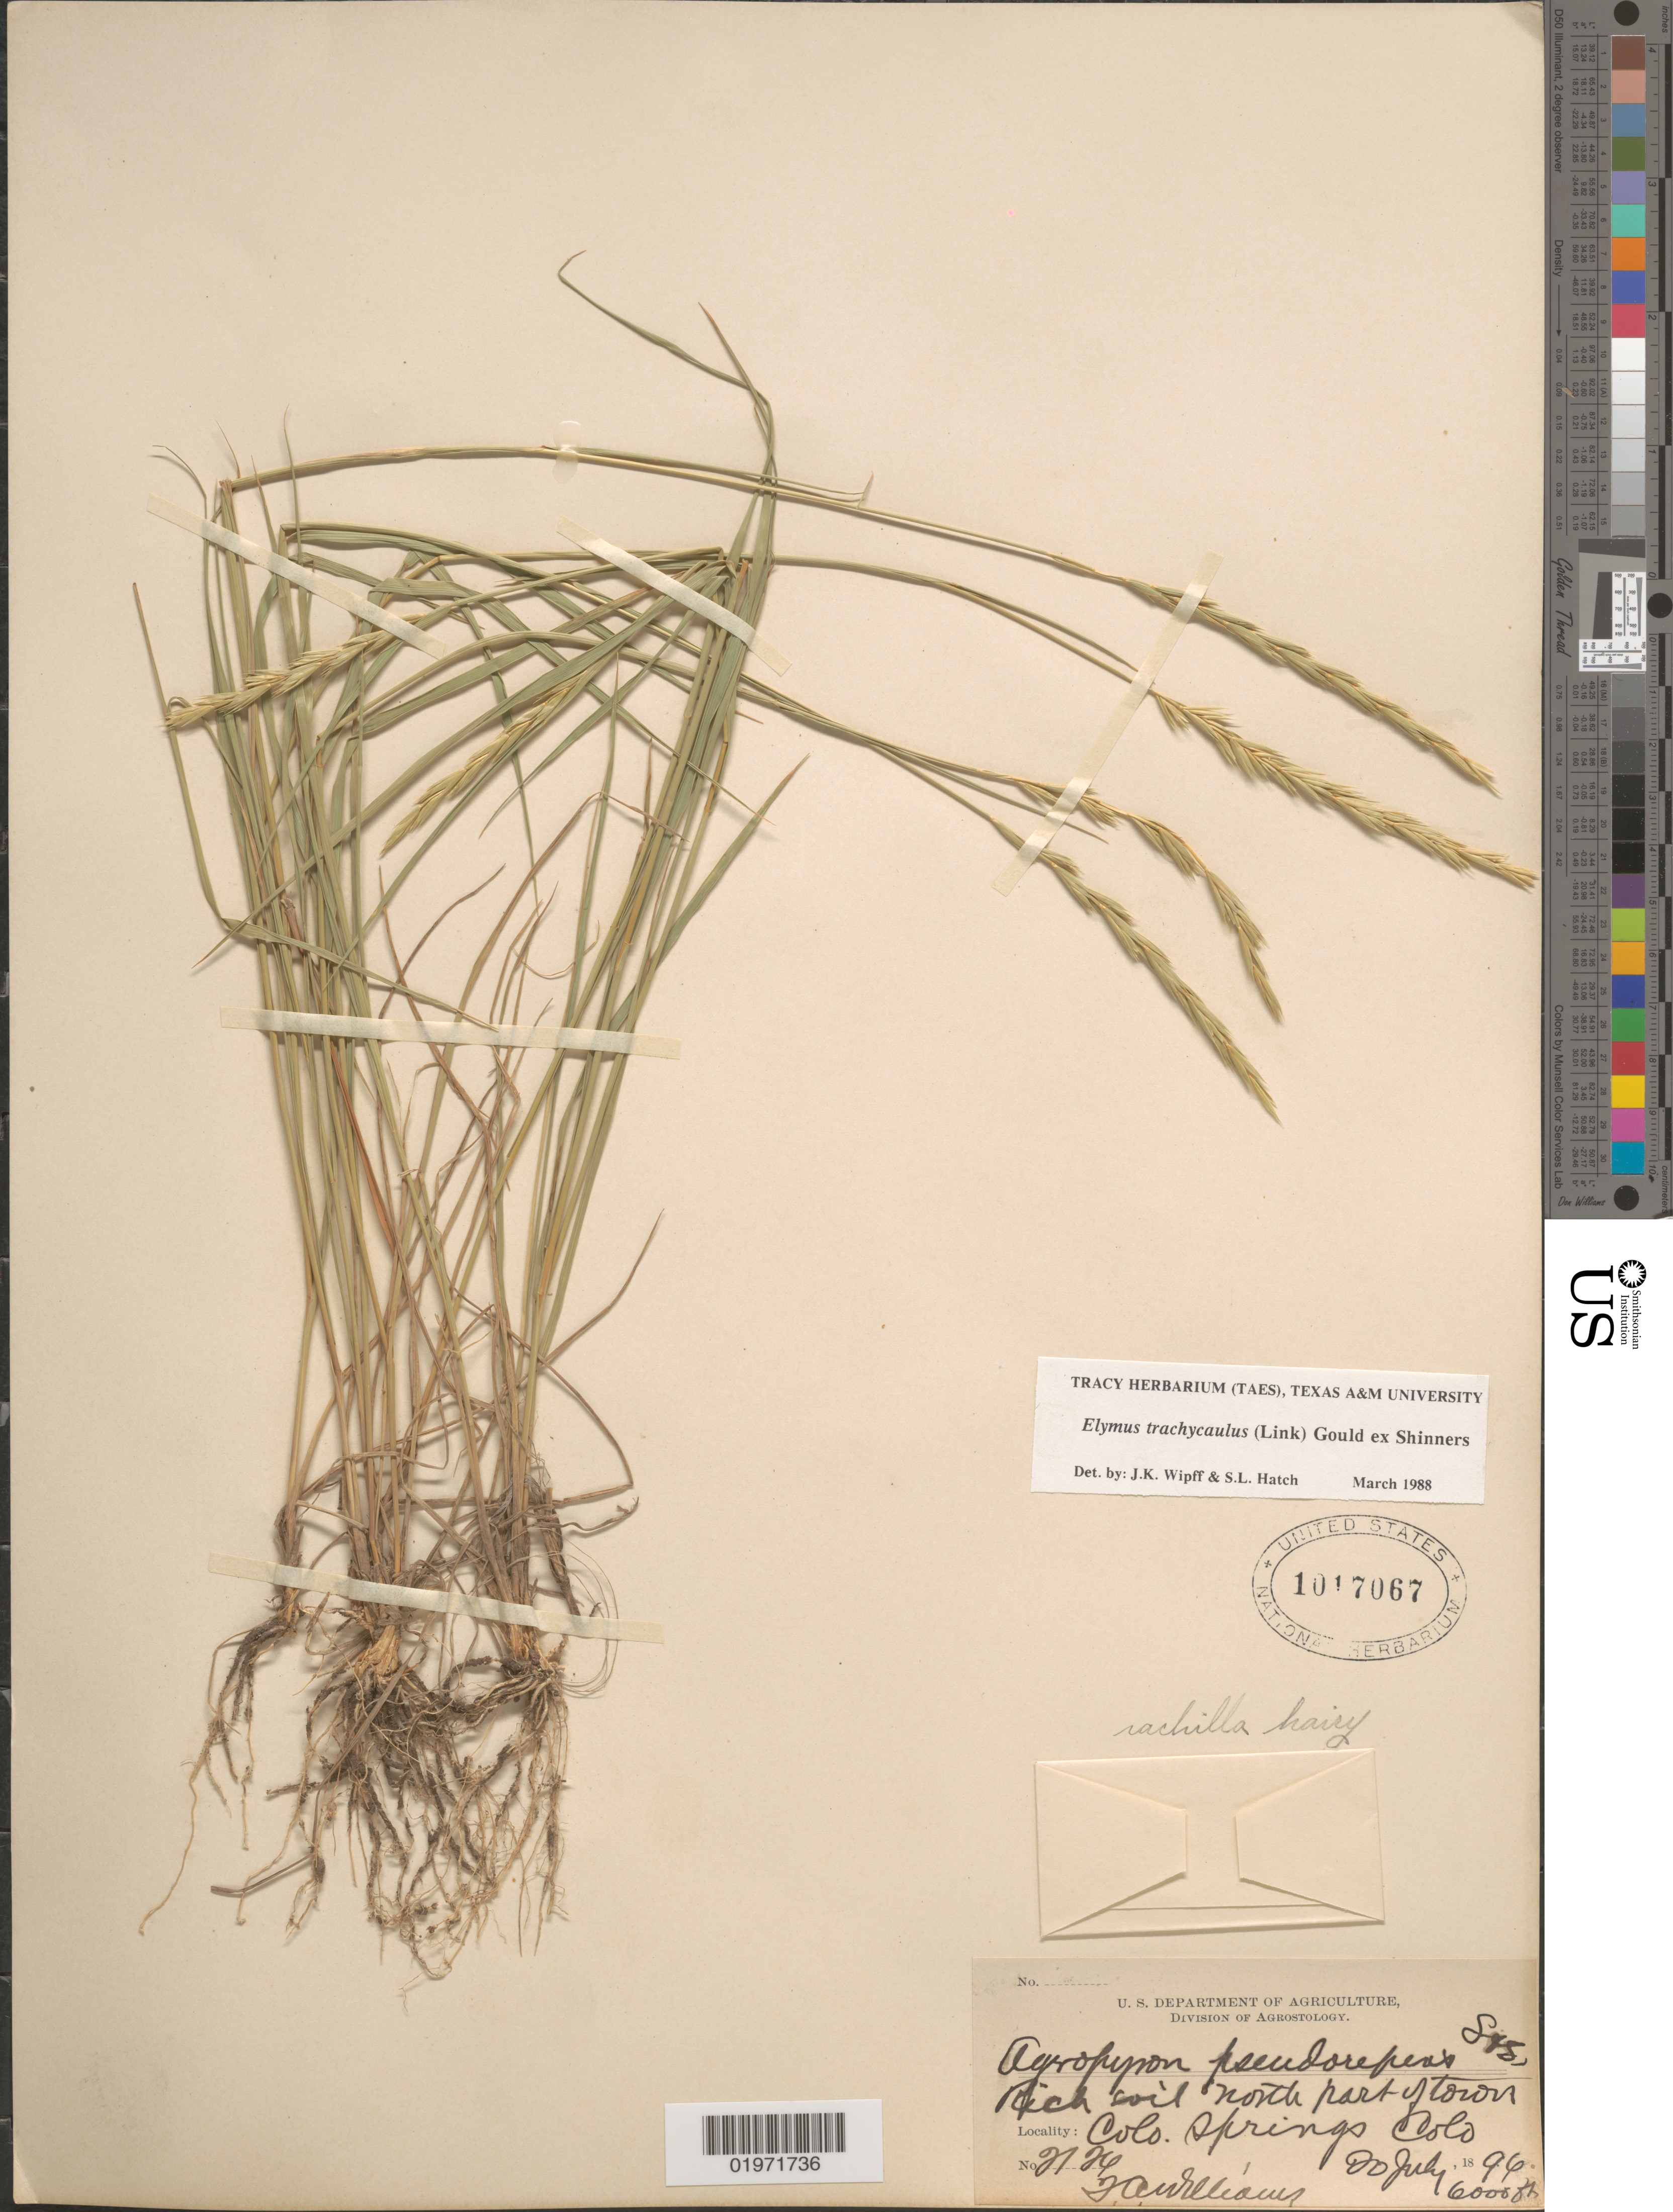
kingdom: Plantae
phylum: Tracheophyta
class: Liliopsida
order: Poales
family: Poaceae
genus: Elymus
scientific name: Elymus trachycaulus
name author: (Link) Gould ex Shinners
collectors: T. Williams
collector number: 2124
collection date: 1896-07-20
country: United States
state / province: Colorado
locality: Rich soil north part of town Colo. Springs.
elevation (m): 1829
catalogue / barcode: US 1017067